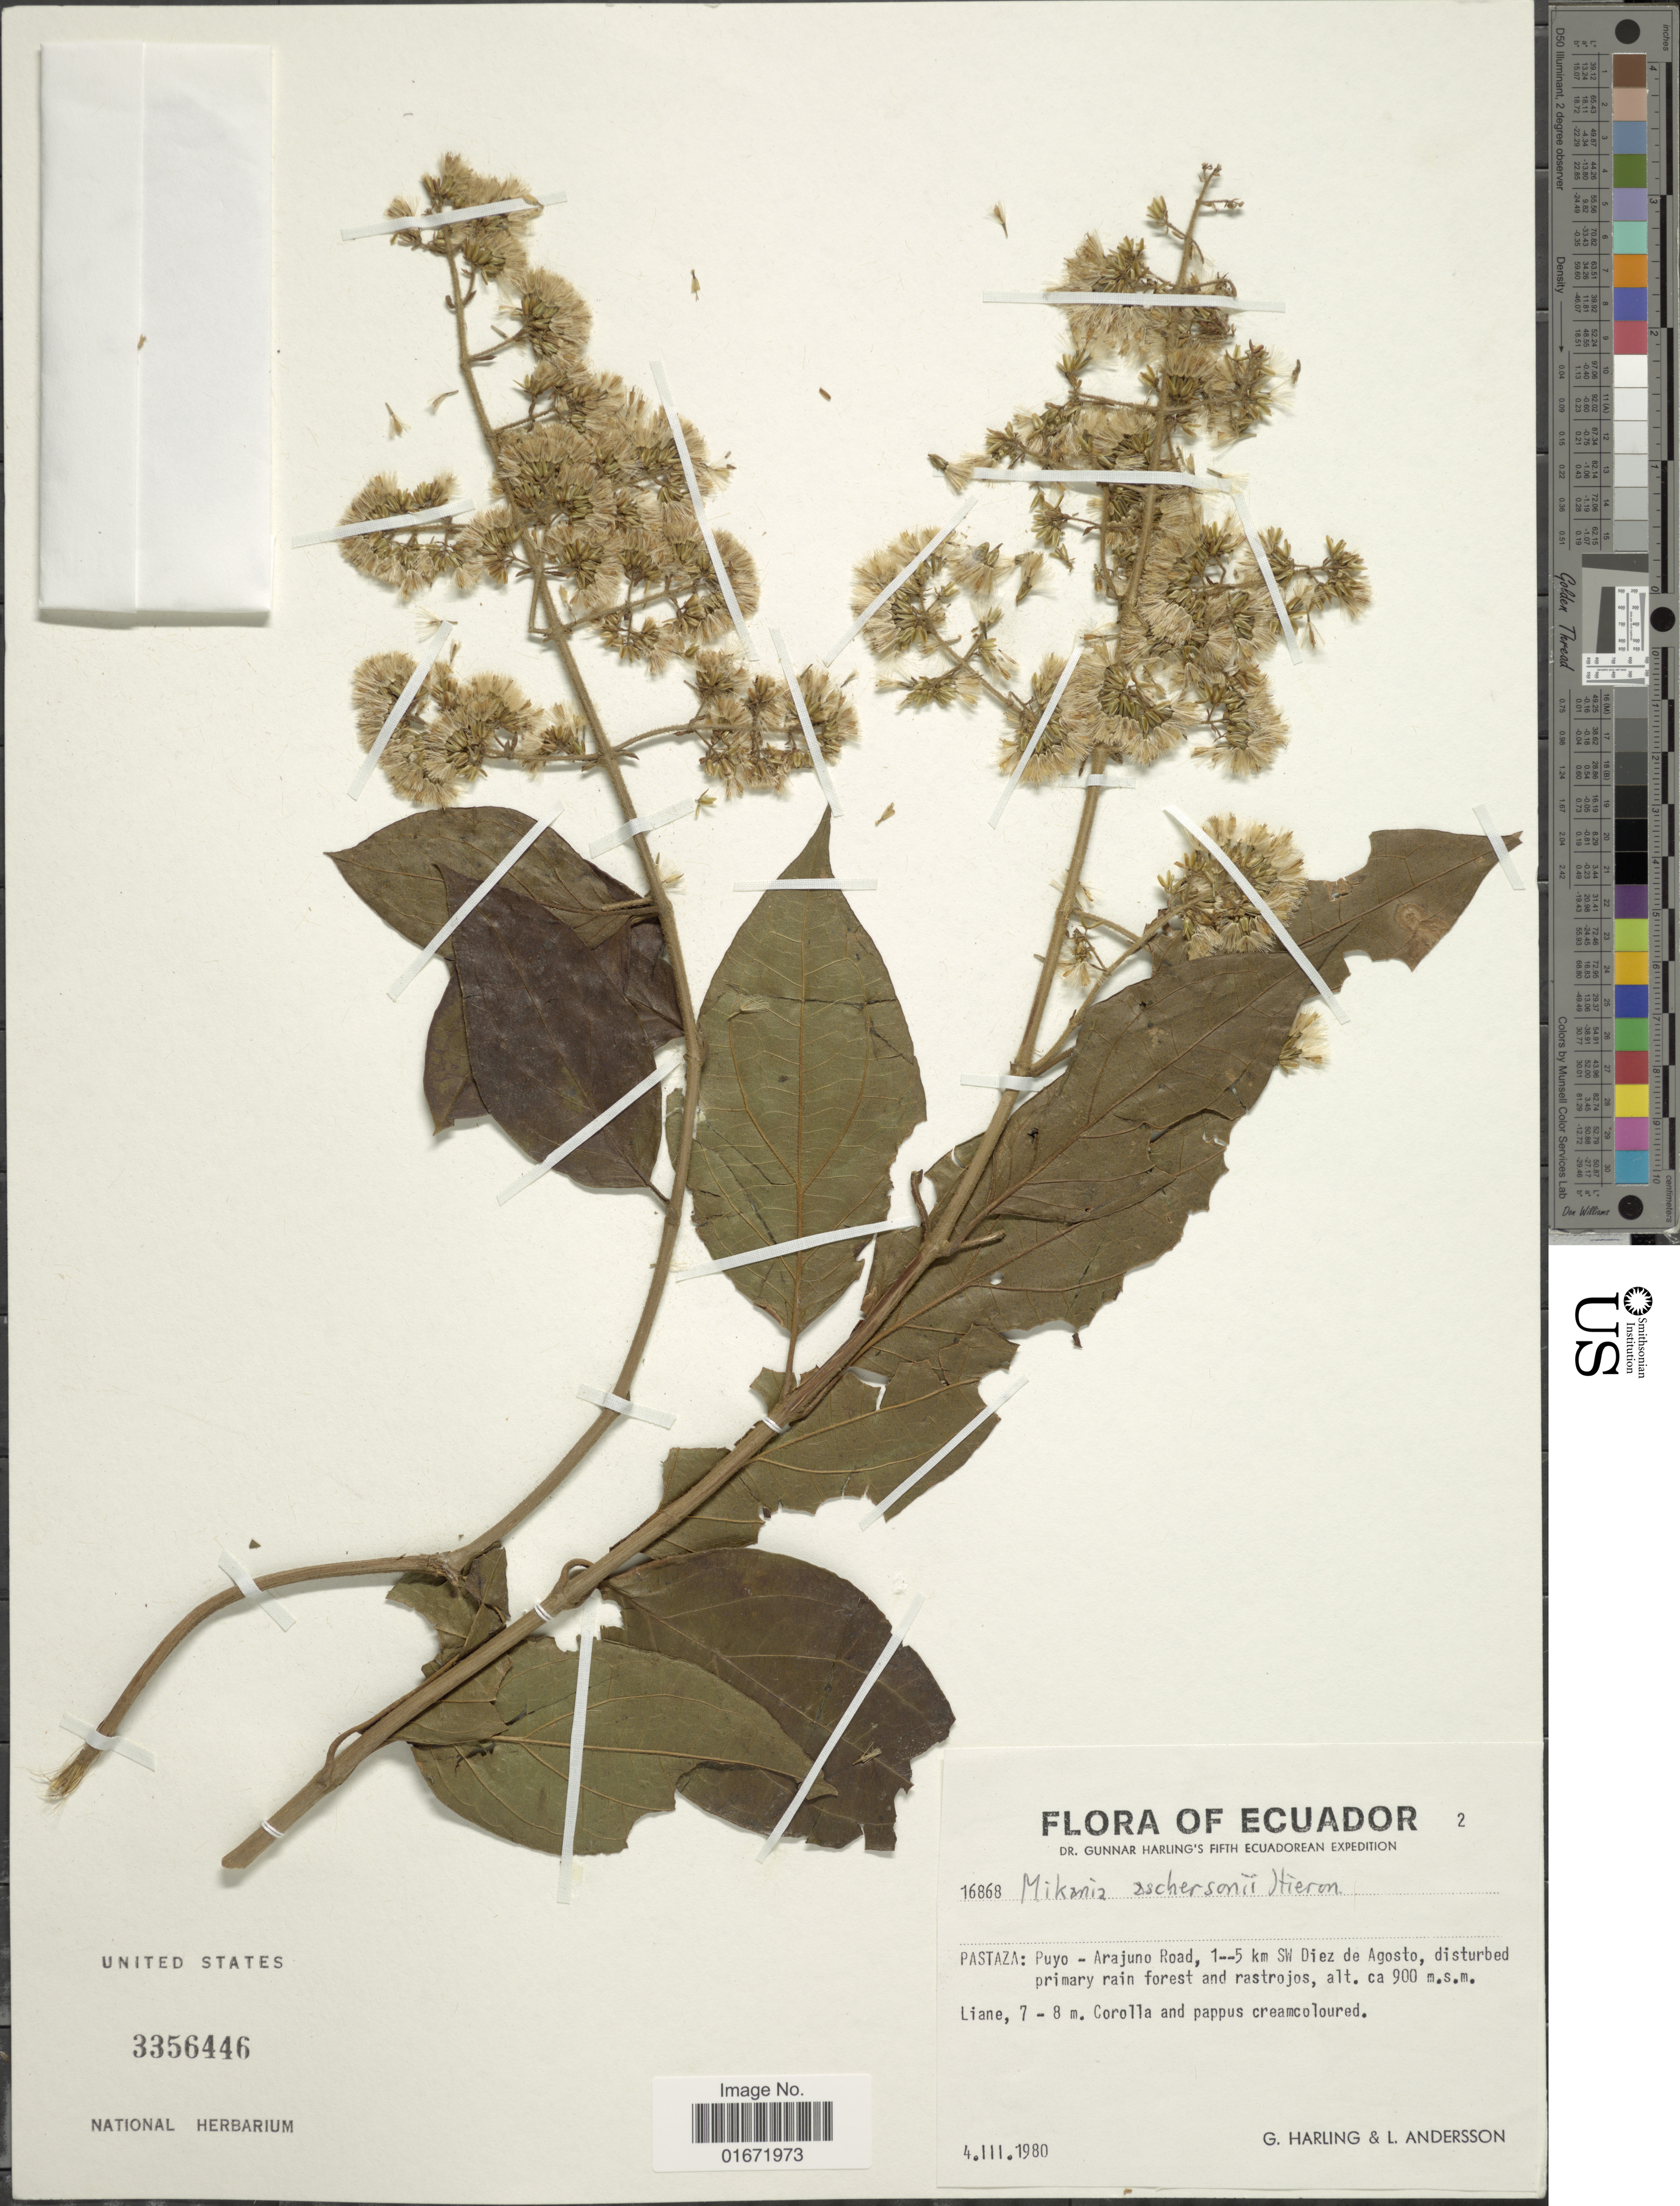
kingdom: Plantae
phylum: Tracheophyta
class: Magnoliopsida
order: Asterales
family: Asteraceae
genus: Mikania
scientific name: Mikania nigropunctulata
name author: Hieron.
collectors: G. Harling & L. Andersson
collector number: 16868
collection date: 1980-03-04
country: Ecuador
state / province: Pastaza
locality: Pastaza: Puyo - Arajuno Road, 1-5 km SW Diez de Agosto, disturbed primary rain forest and rastrojos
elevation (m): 900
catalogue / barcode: US 3356446